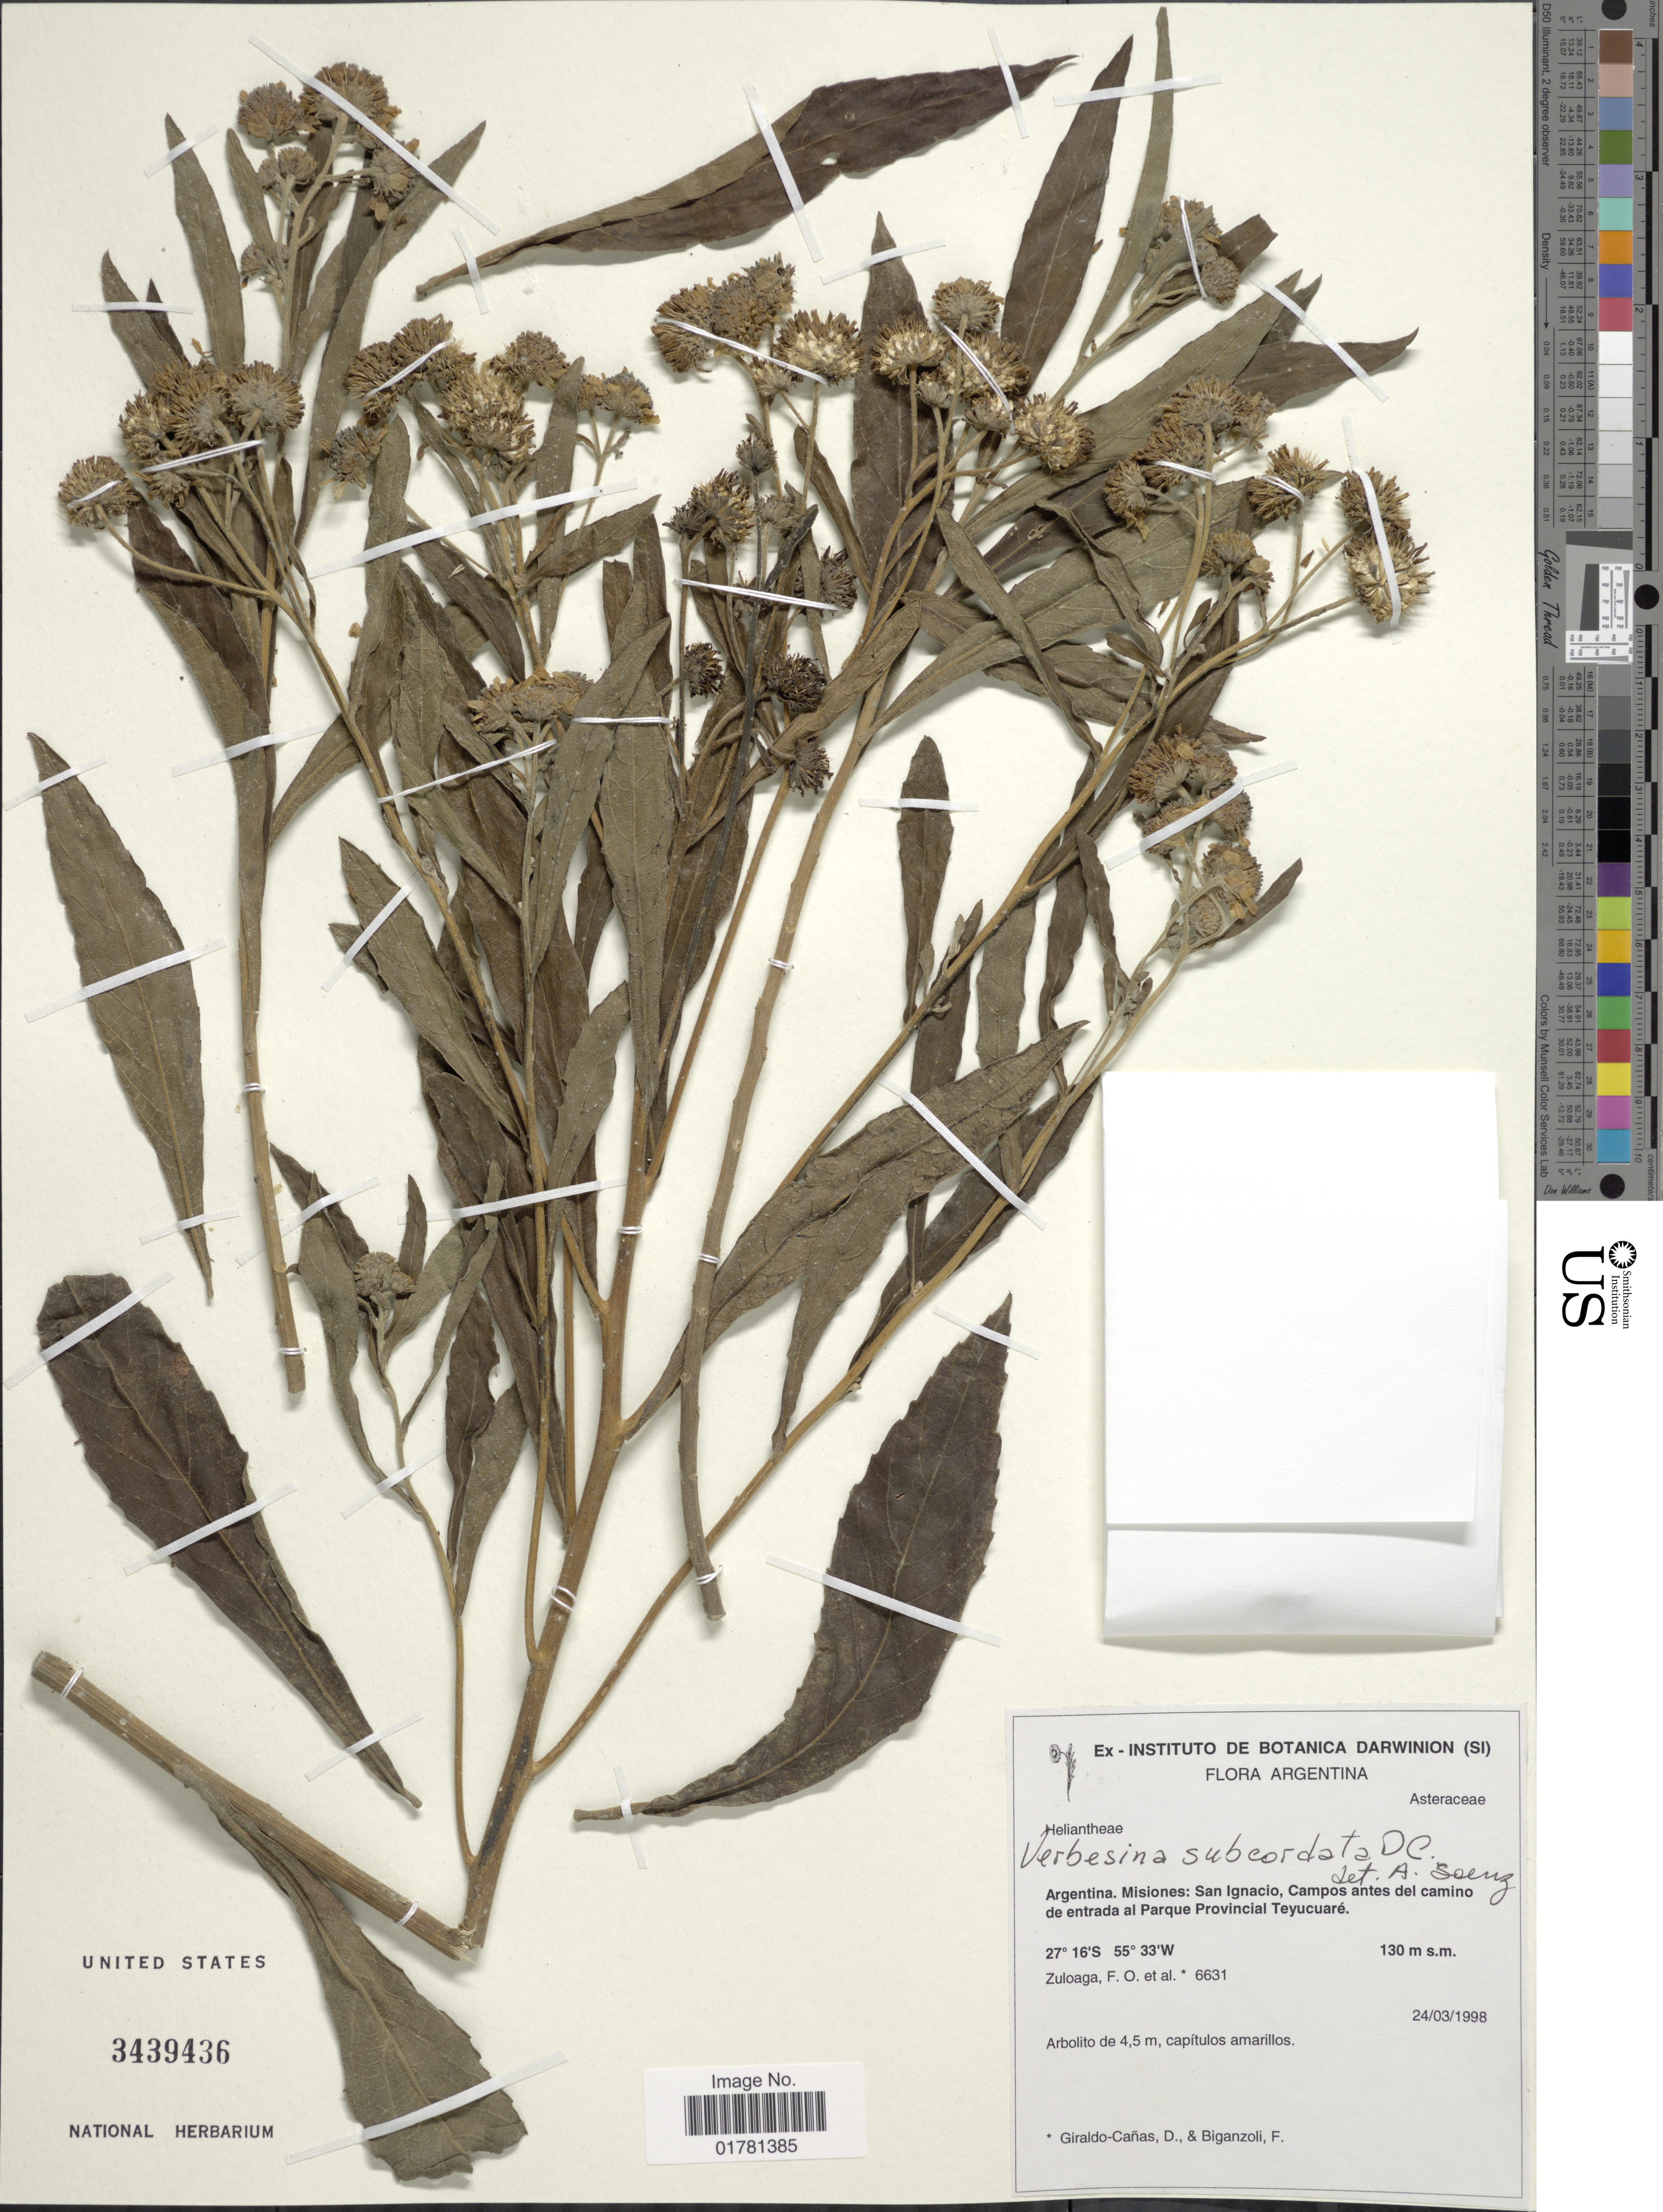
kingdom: Plantae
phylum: Tracheophyta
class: Magnoliopsida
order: Asterales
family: Asteraceae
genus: Verbesina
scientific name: Verbesina subcordata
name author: DC.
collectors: F. O. Zuloaga & et al.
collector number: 6631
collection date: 1998-03-24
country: Argentina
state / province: Misiones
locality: San Ignacia, Campos antes del camino de entrada al Parque Provincial Teyucuaré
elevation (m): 130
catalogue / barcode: US 3439436